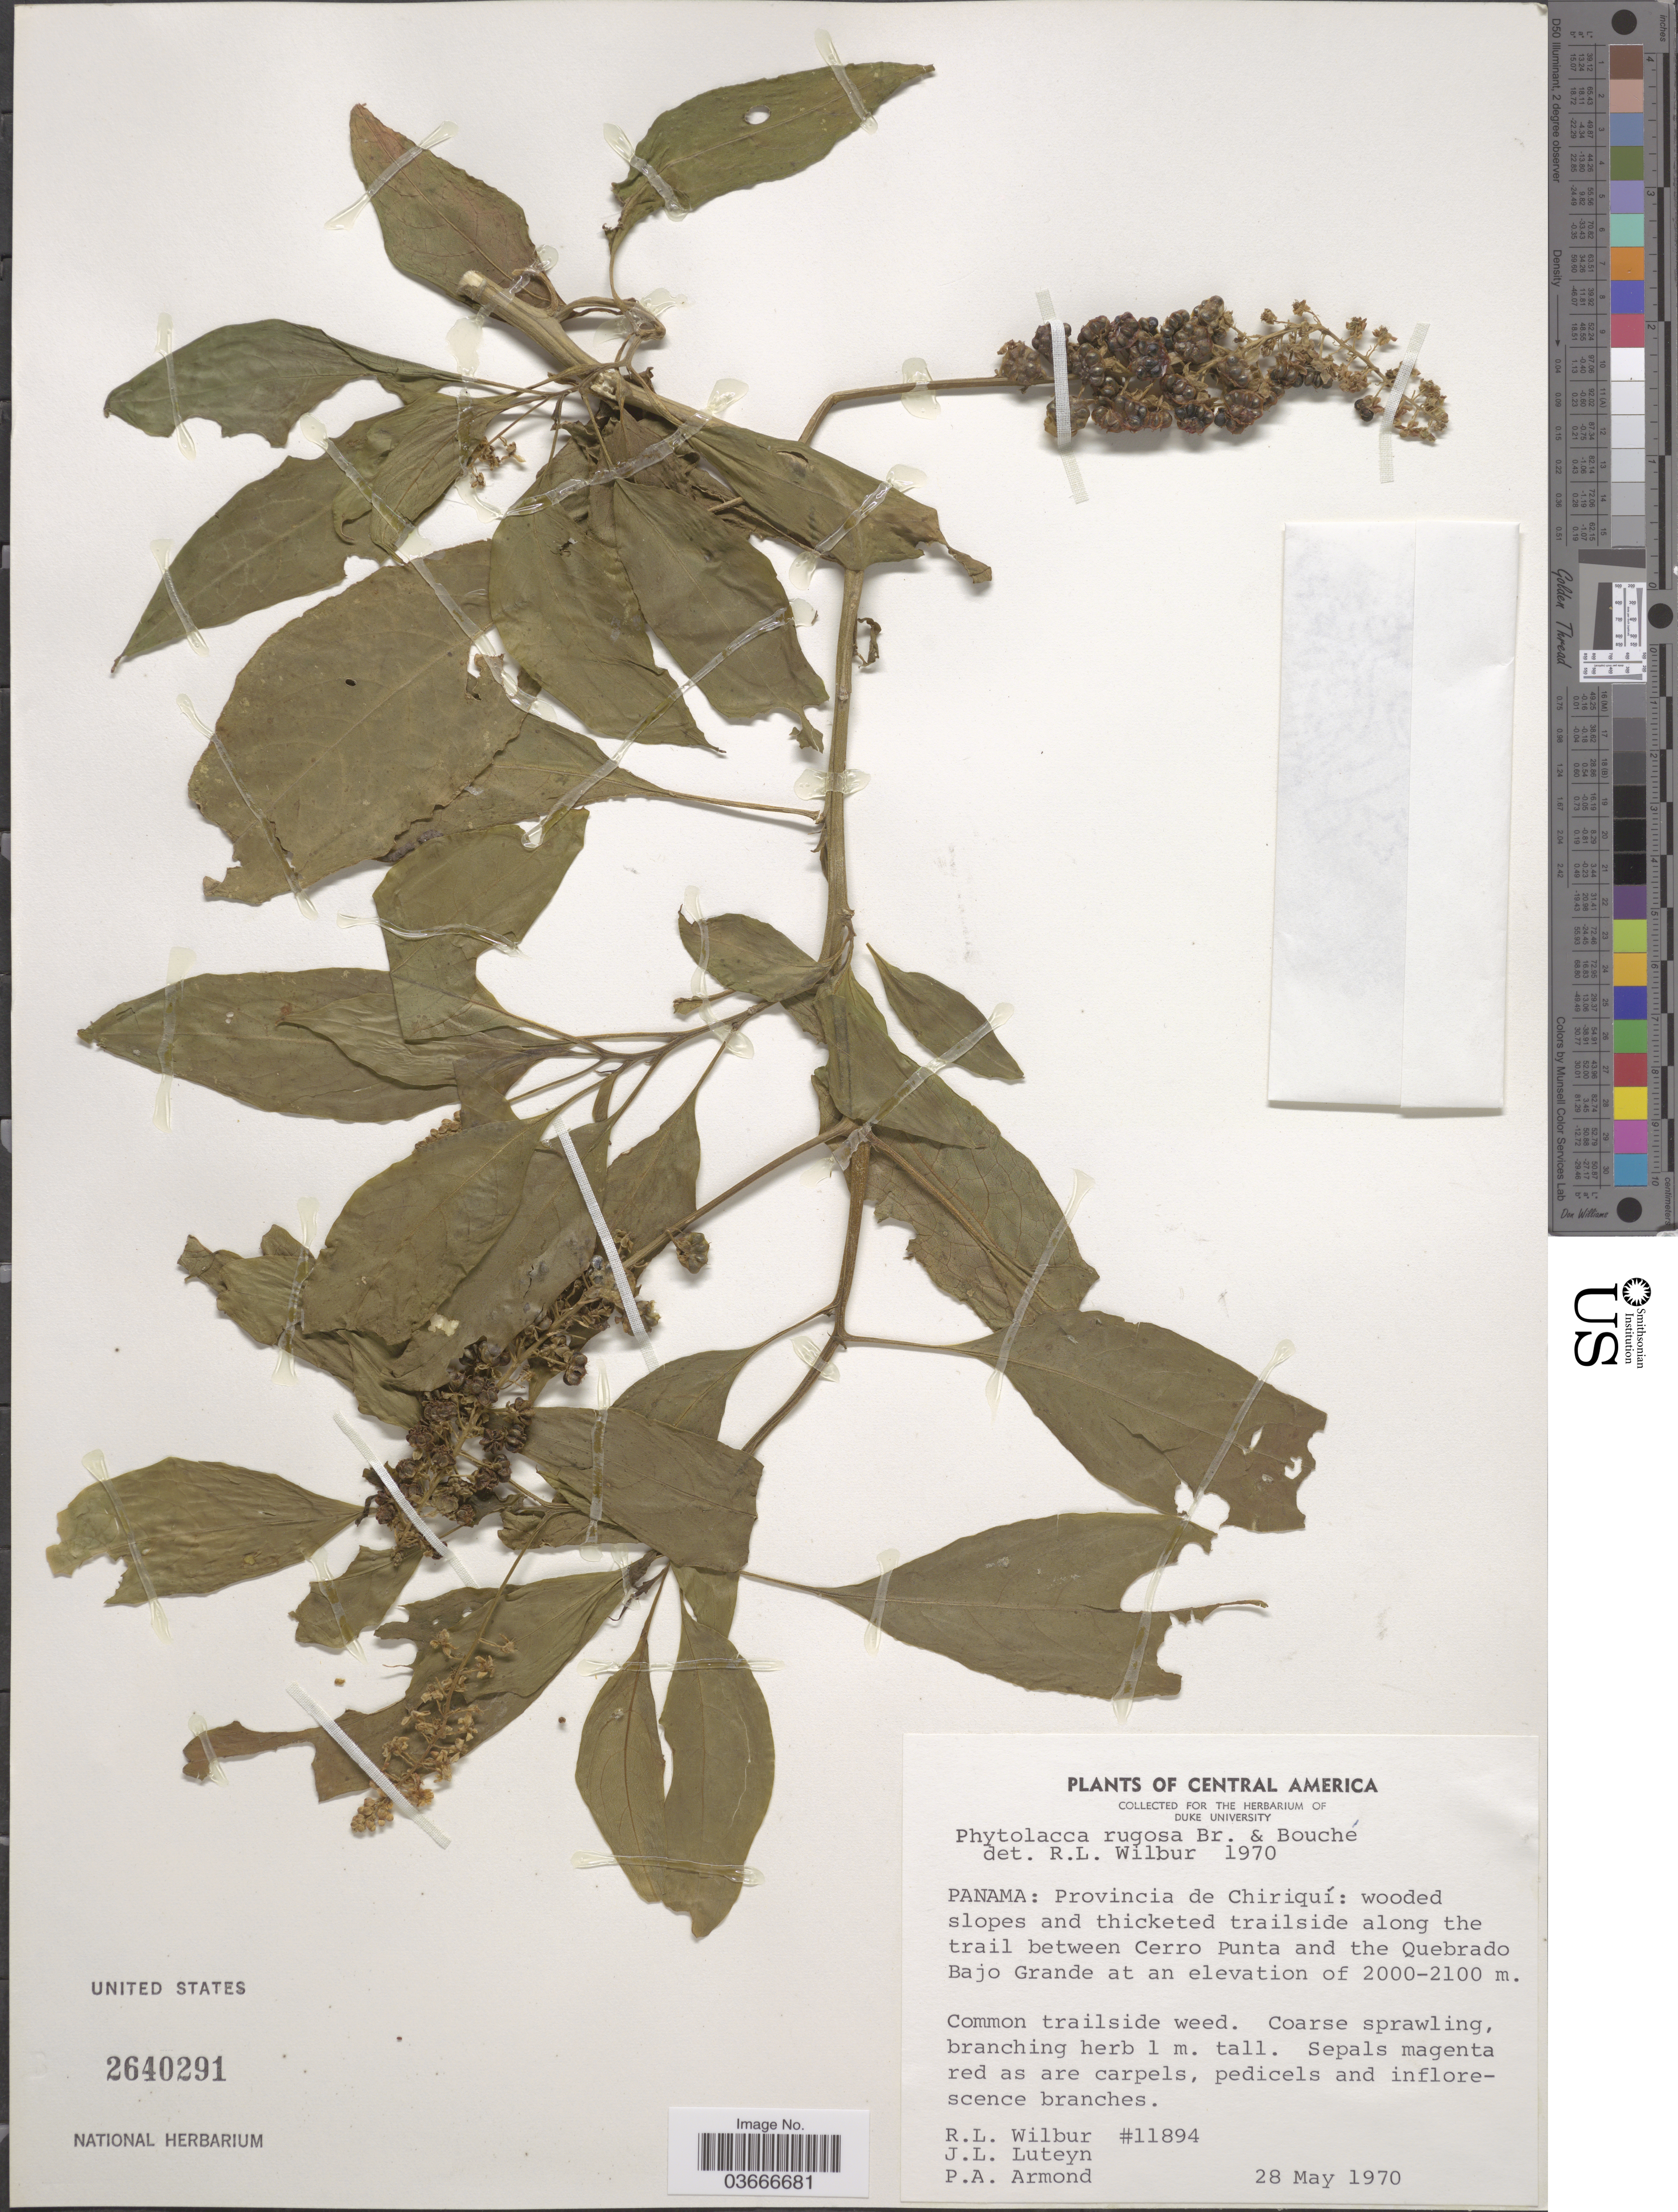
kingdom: Plantae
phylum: Tracheophyta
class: Magnoliopsida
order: Caryophyllales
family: Phytolaccaceae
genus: Phytolacca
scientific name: Phytolacca rugosa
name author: A. Braun & C.D. Bouché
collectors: R. L. Wilbur, J. Luteyn & P. Armond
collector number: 11894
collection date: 1970-05-28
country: Panama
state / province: Chiriqui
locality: Wooded slopes and thicketed trailside along the trail between Cerro Punta and the Quebrado Bajo Grande.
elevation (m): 2000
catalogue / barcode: US 2640291